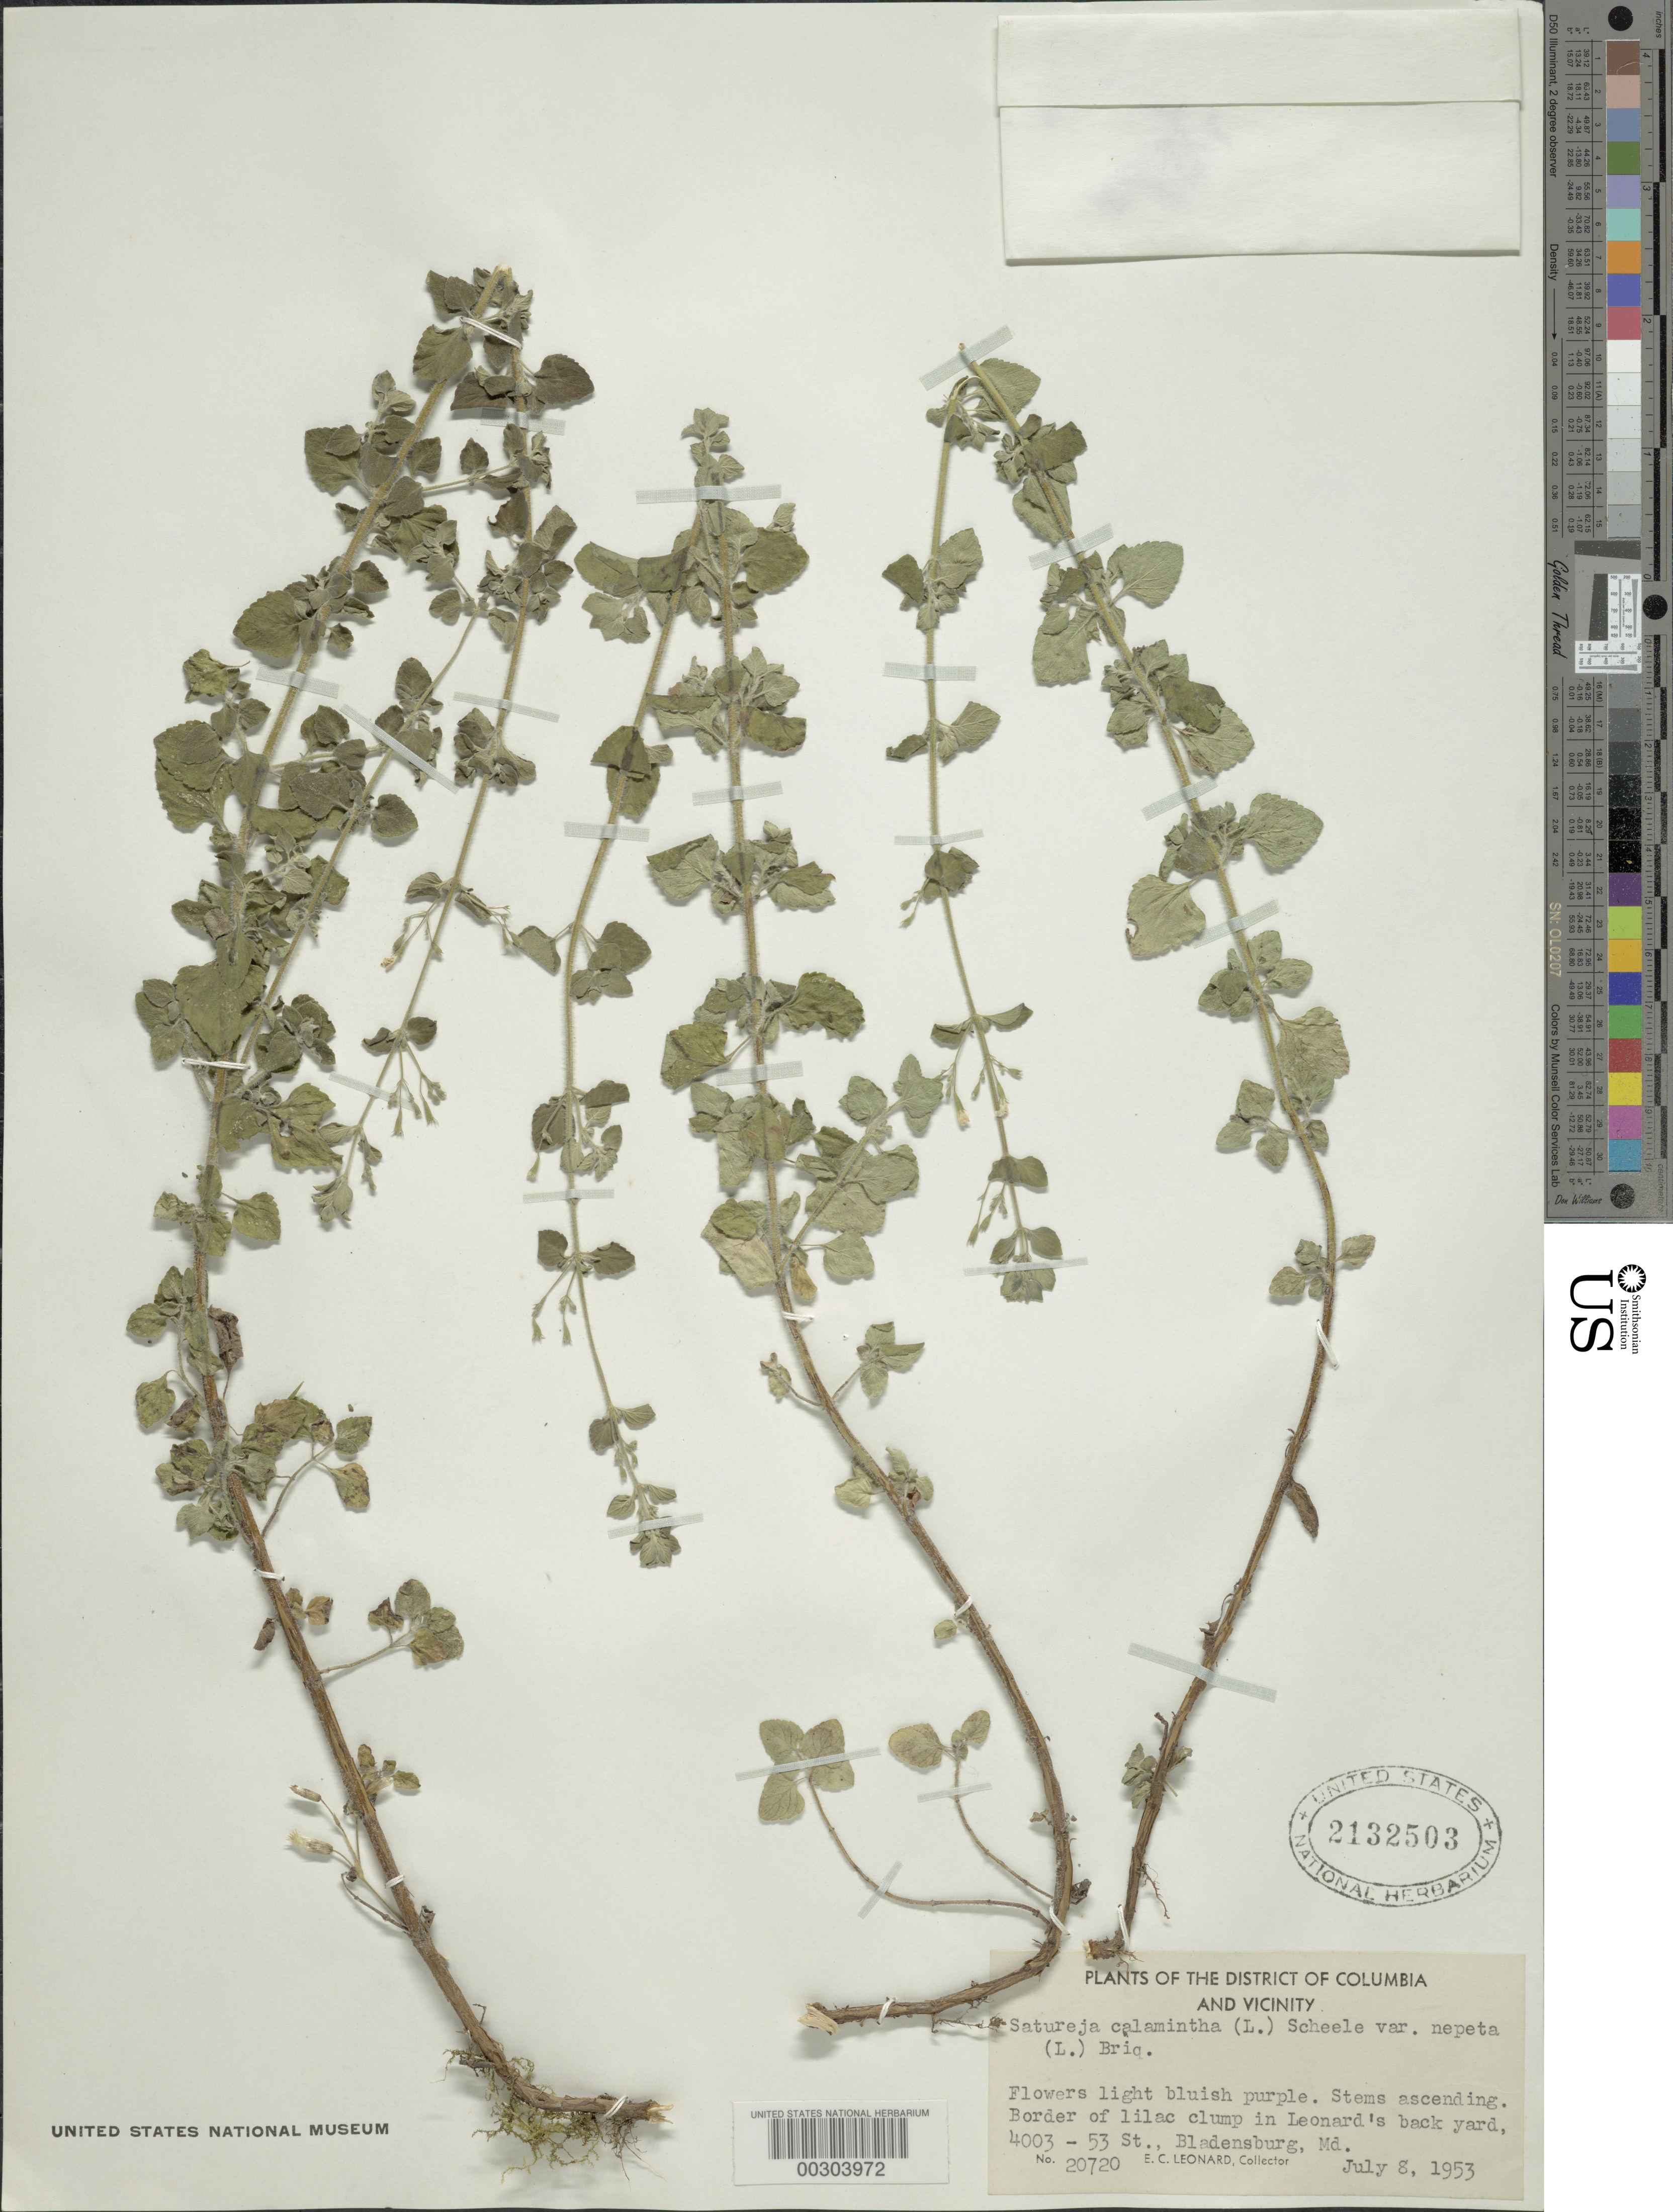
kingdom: Plantae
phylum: Tracheophyta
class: Magnoliopsida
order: Lamiales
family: Lamiaceae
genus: Clinopodium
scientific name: Clinopodium nepeta subsp. glandulosum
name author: (Req.) Govaerts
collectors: E. C. Leonard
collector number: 20720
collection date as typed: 08 Jul 1953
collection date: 1953-07-08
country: United States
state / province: Maryland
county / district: Prince George's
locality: Bladensburg, 4003 53 St, Leonard's back yard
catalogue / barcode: US 2132503